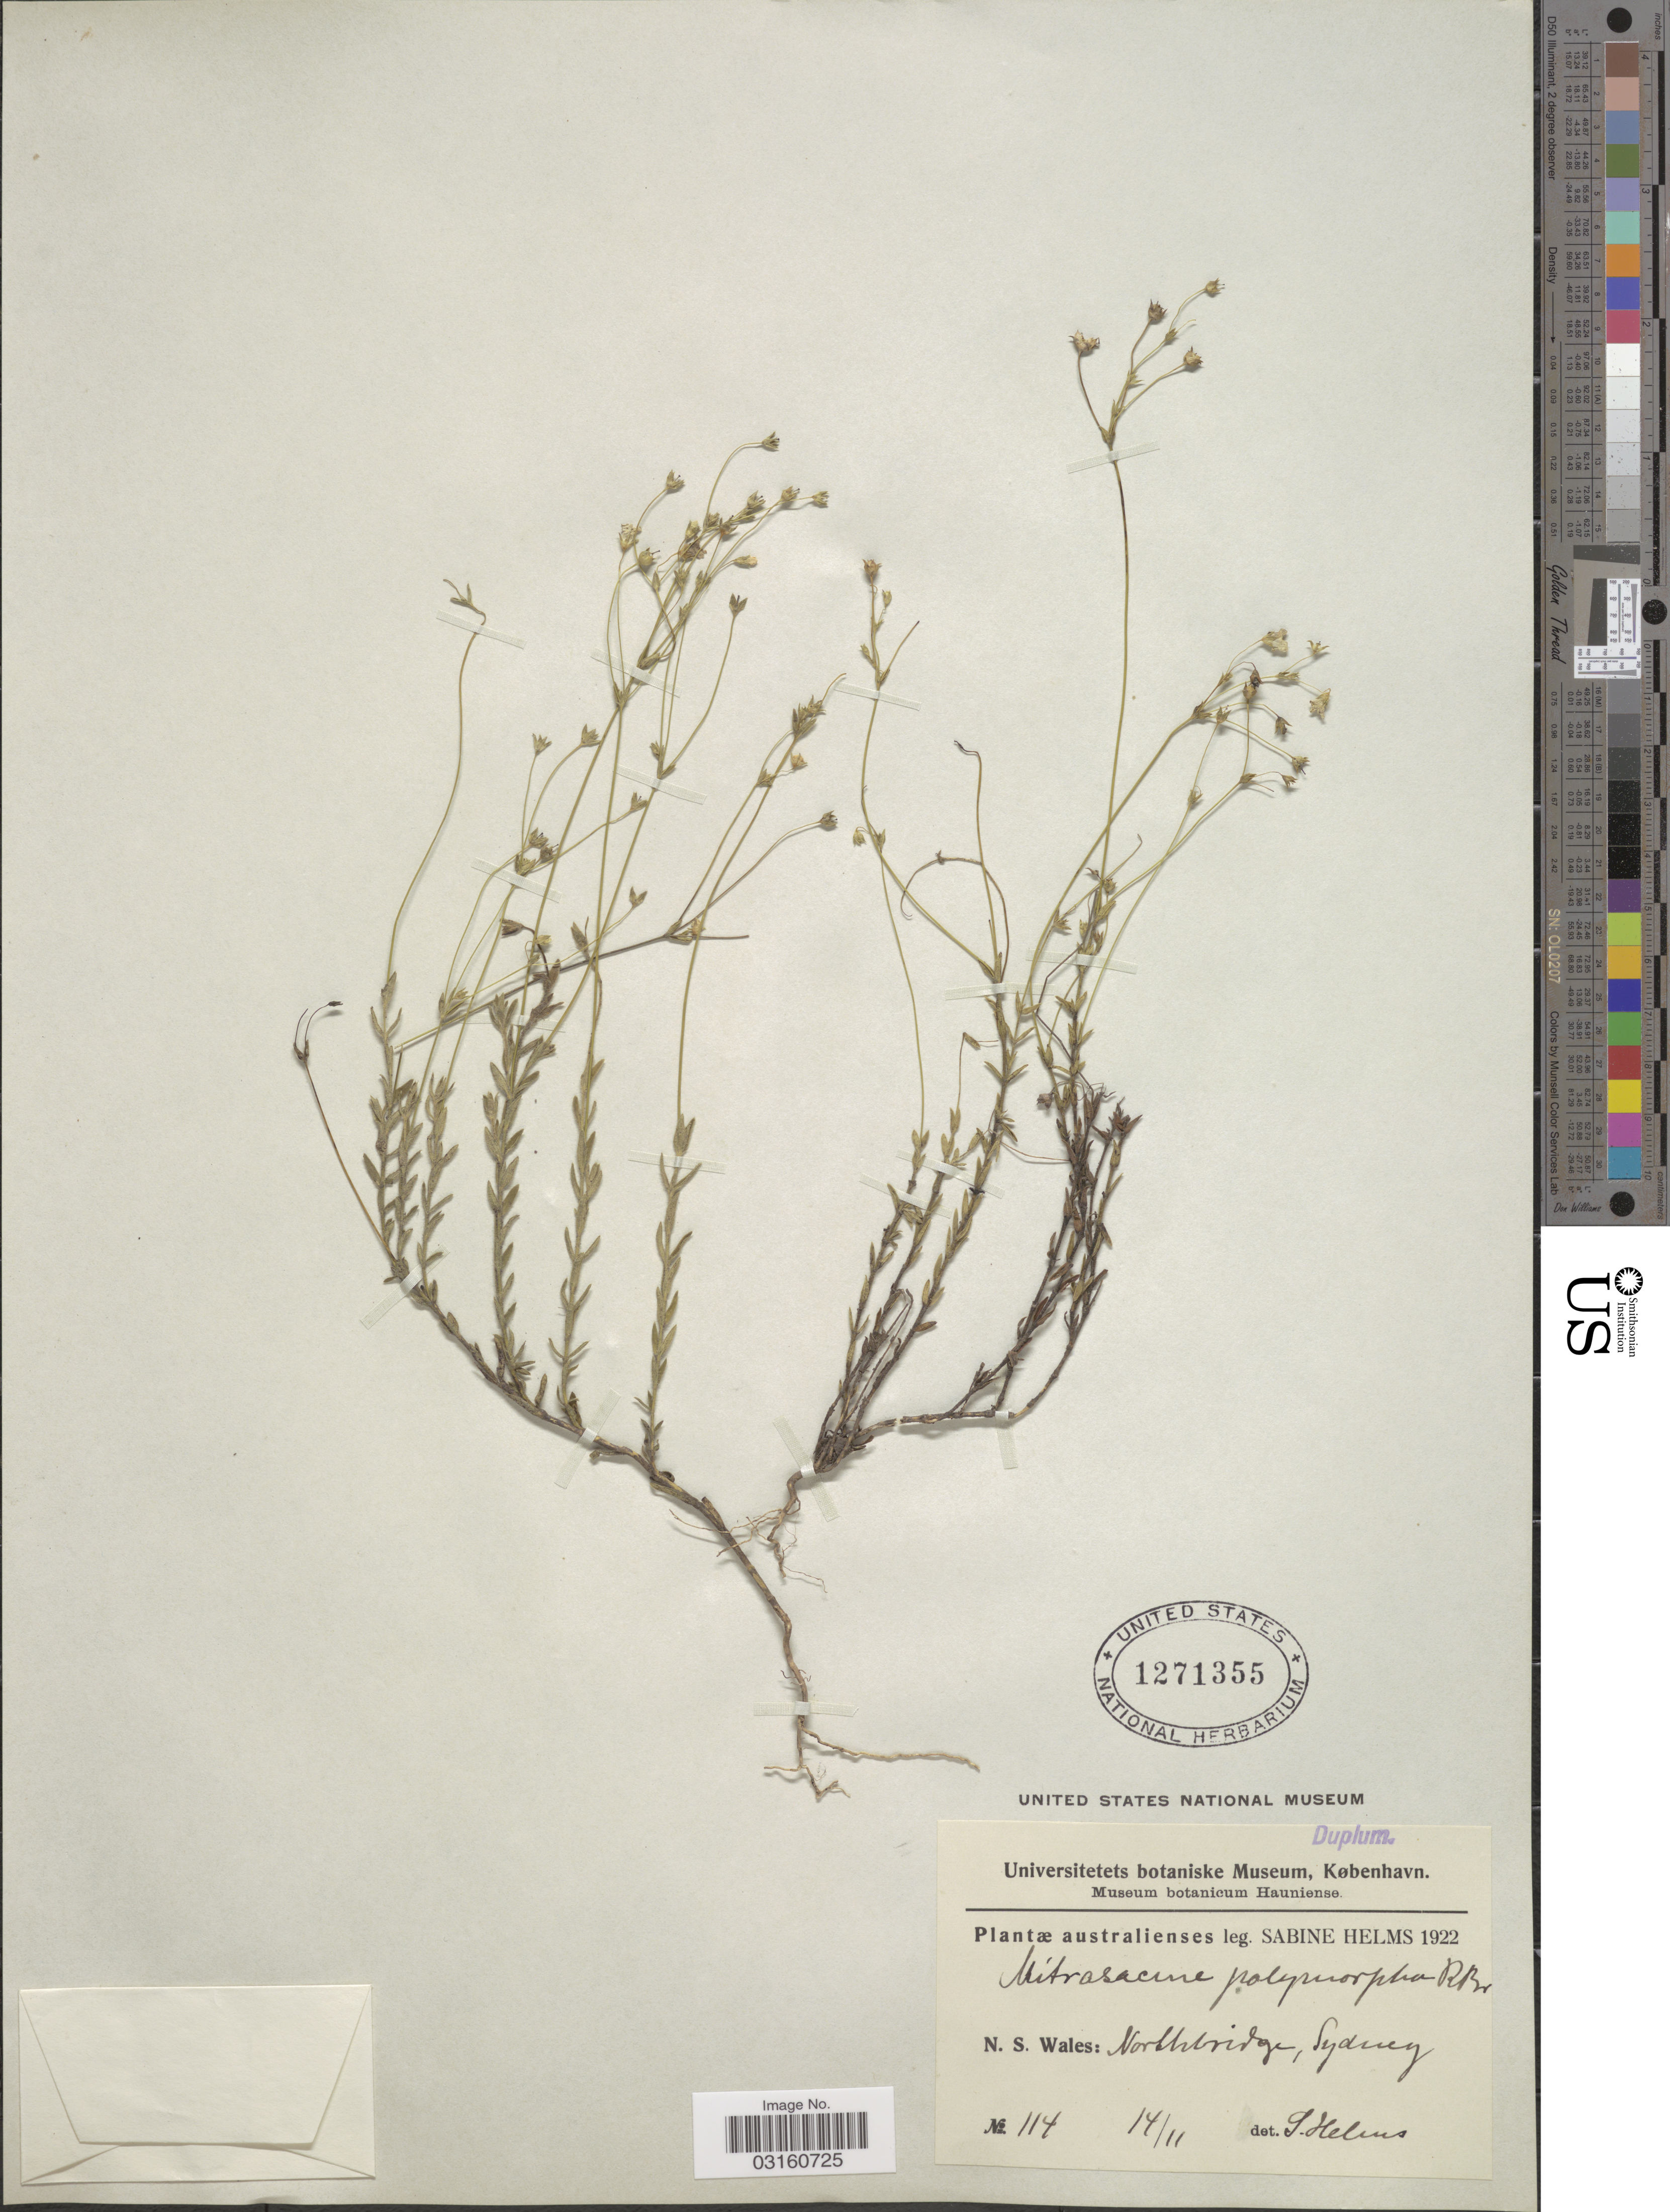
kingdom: Plantae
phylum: Tracheophyta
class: Magnoliopsida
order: Gentianales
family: Loganiaceae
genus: Mitrasacme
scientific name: Mitrasacme polymorpha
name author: R. Br.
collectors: S. Helms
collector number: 114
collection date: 1922-11-14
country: Australia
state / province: New South Wales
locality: Northbridge, Sydney.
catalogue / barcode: US 1271355